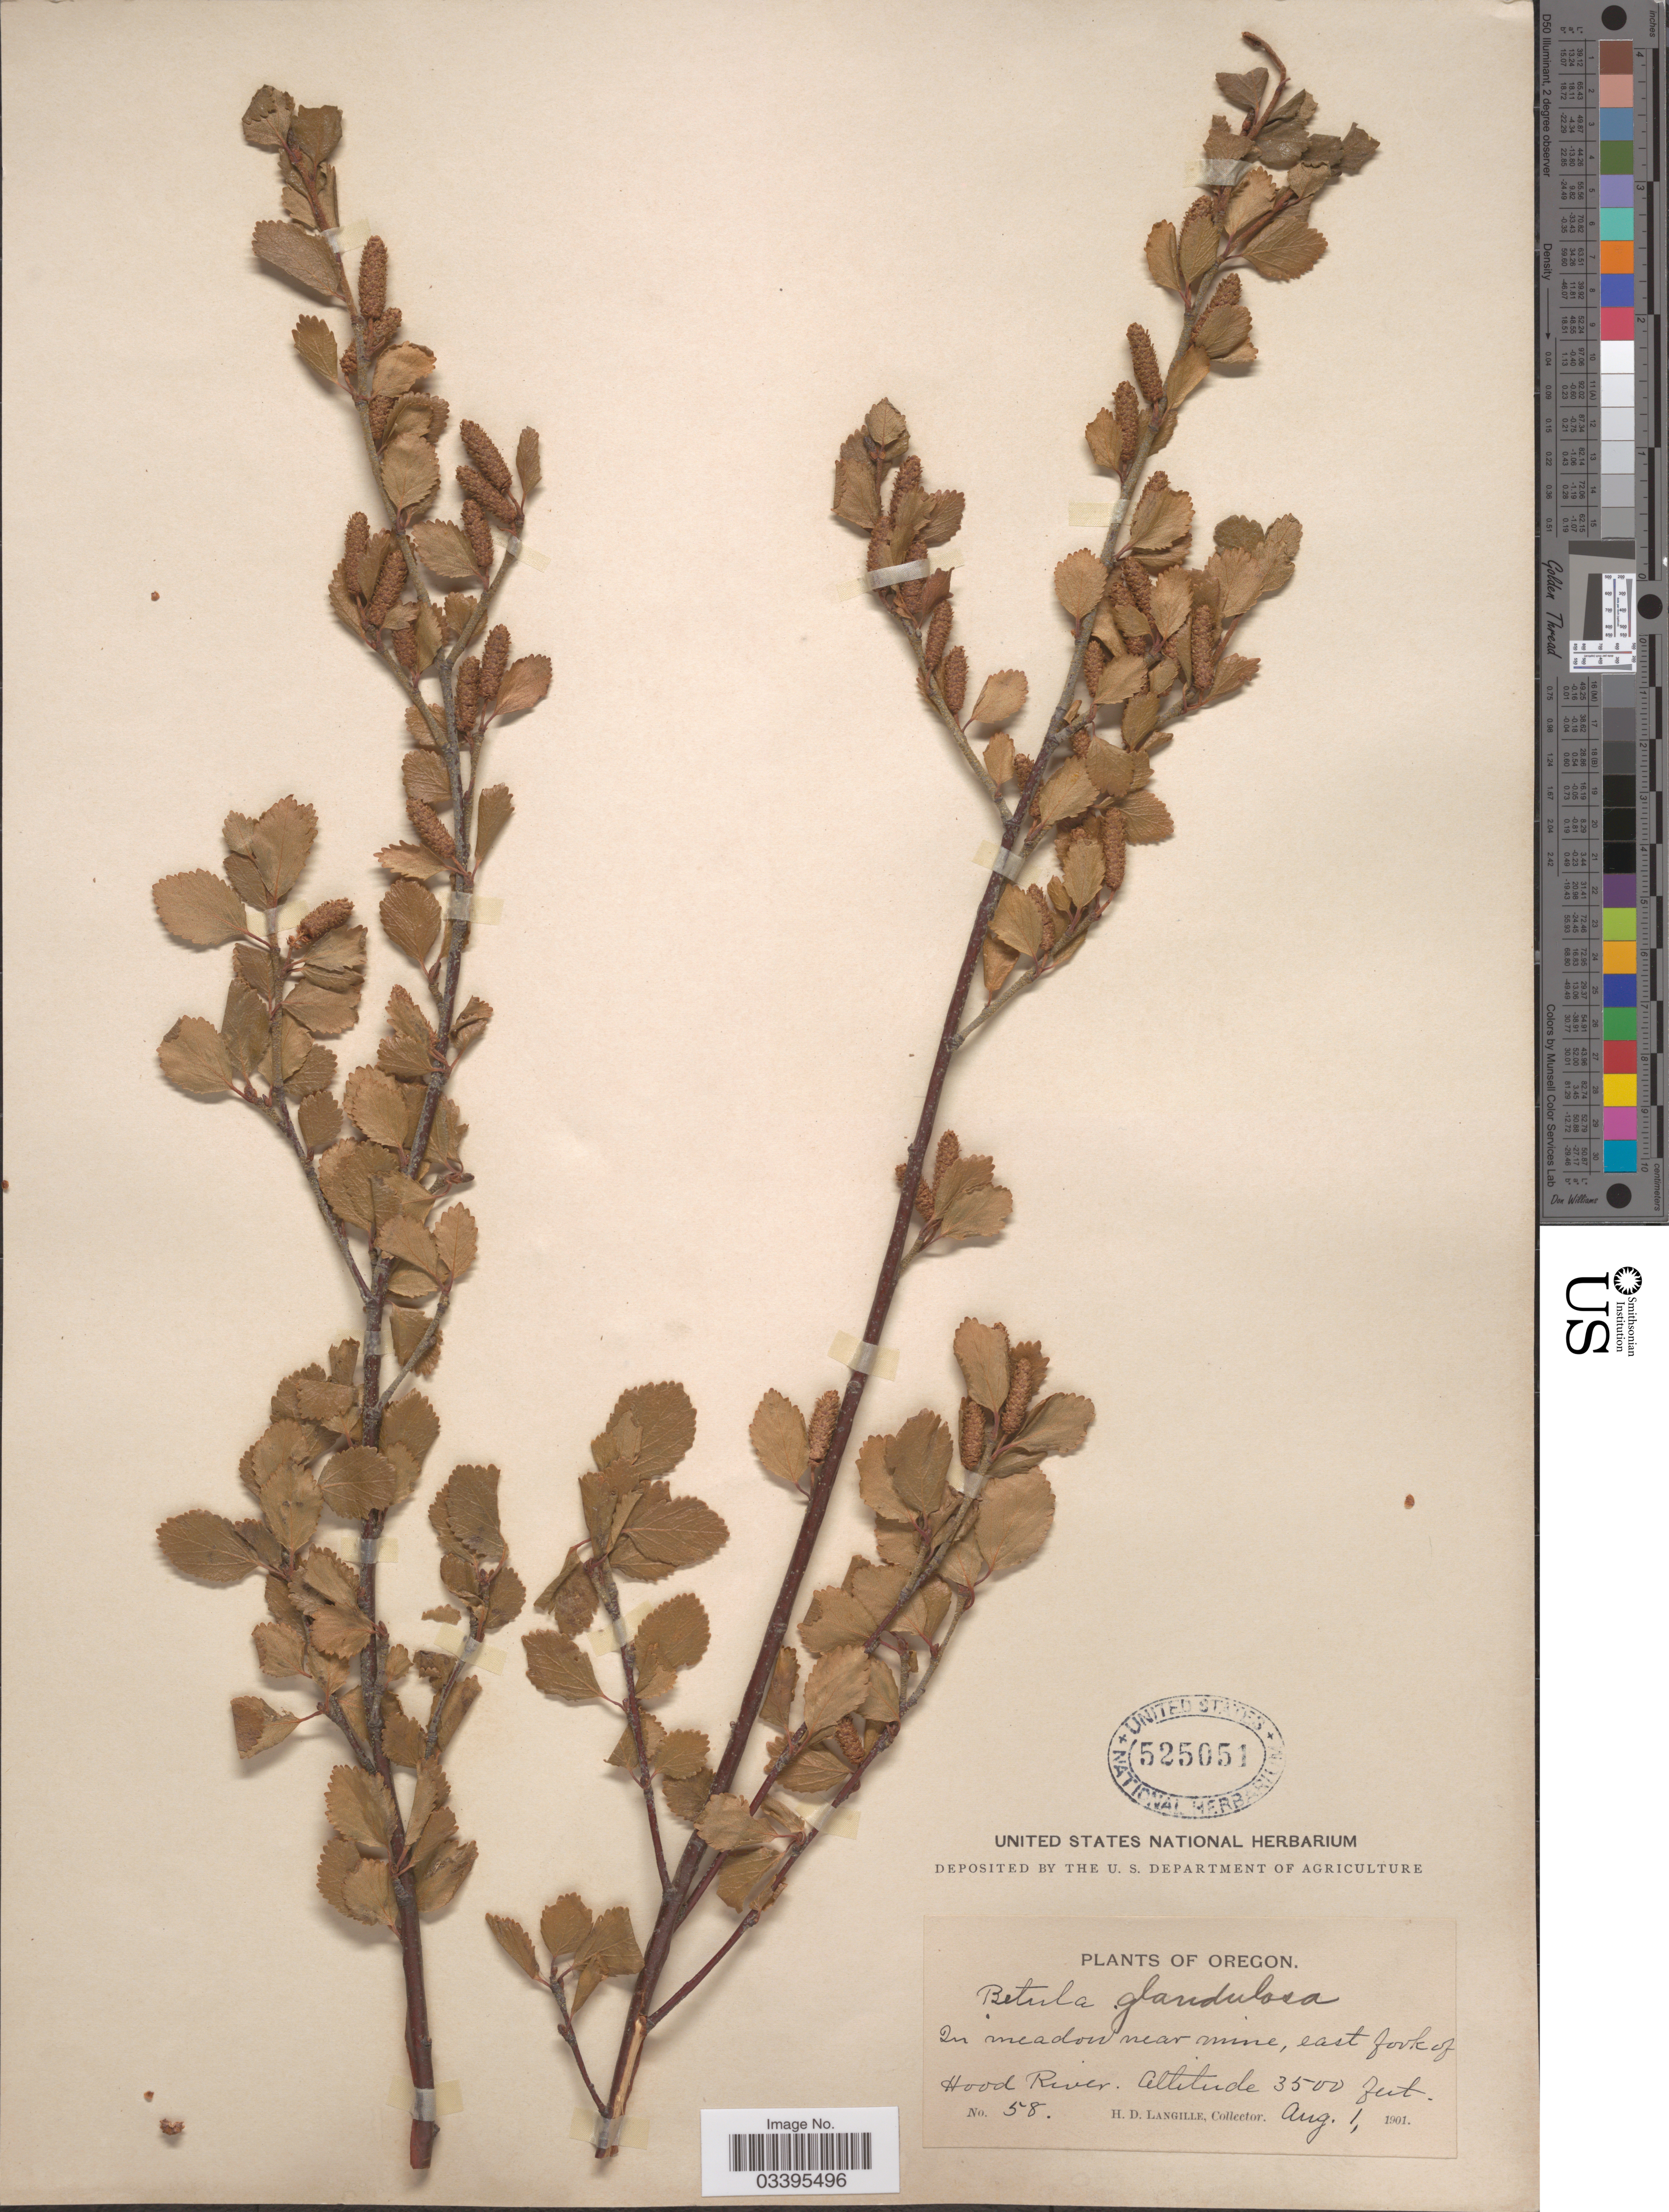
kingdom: Plantae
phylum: Tracheophyta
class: Magnoliopsida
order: Fagales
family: Betulaceae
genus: Betula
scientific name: Betula glandulosa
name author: Michx.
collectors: H. Langille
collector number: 58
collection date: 1901-08-01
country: United States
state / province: Oregon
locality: East fork of Hood River.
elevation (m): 1067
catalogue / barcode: US 525051